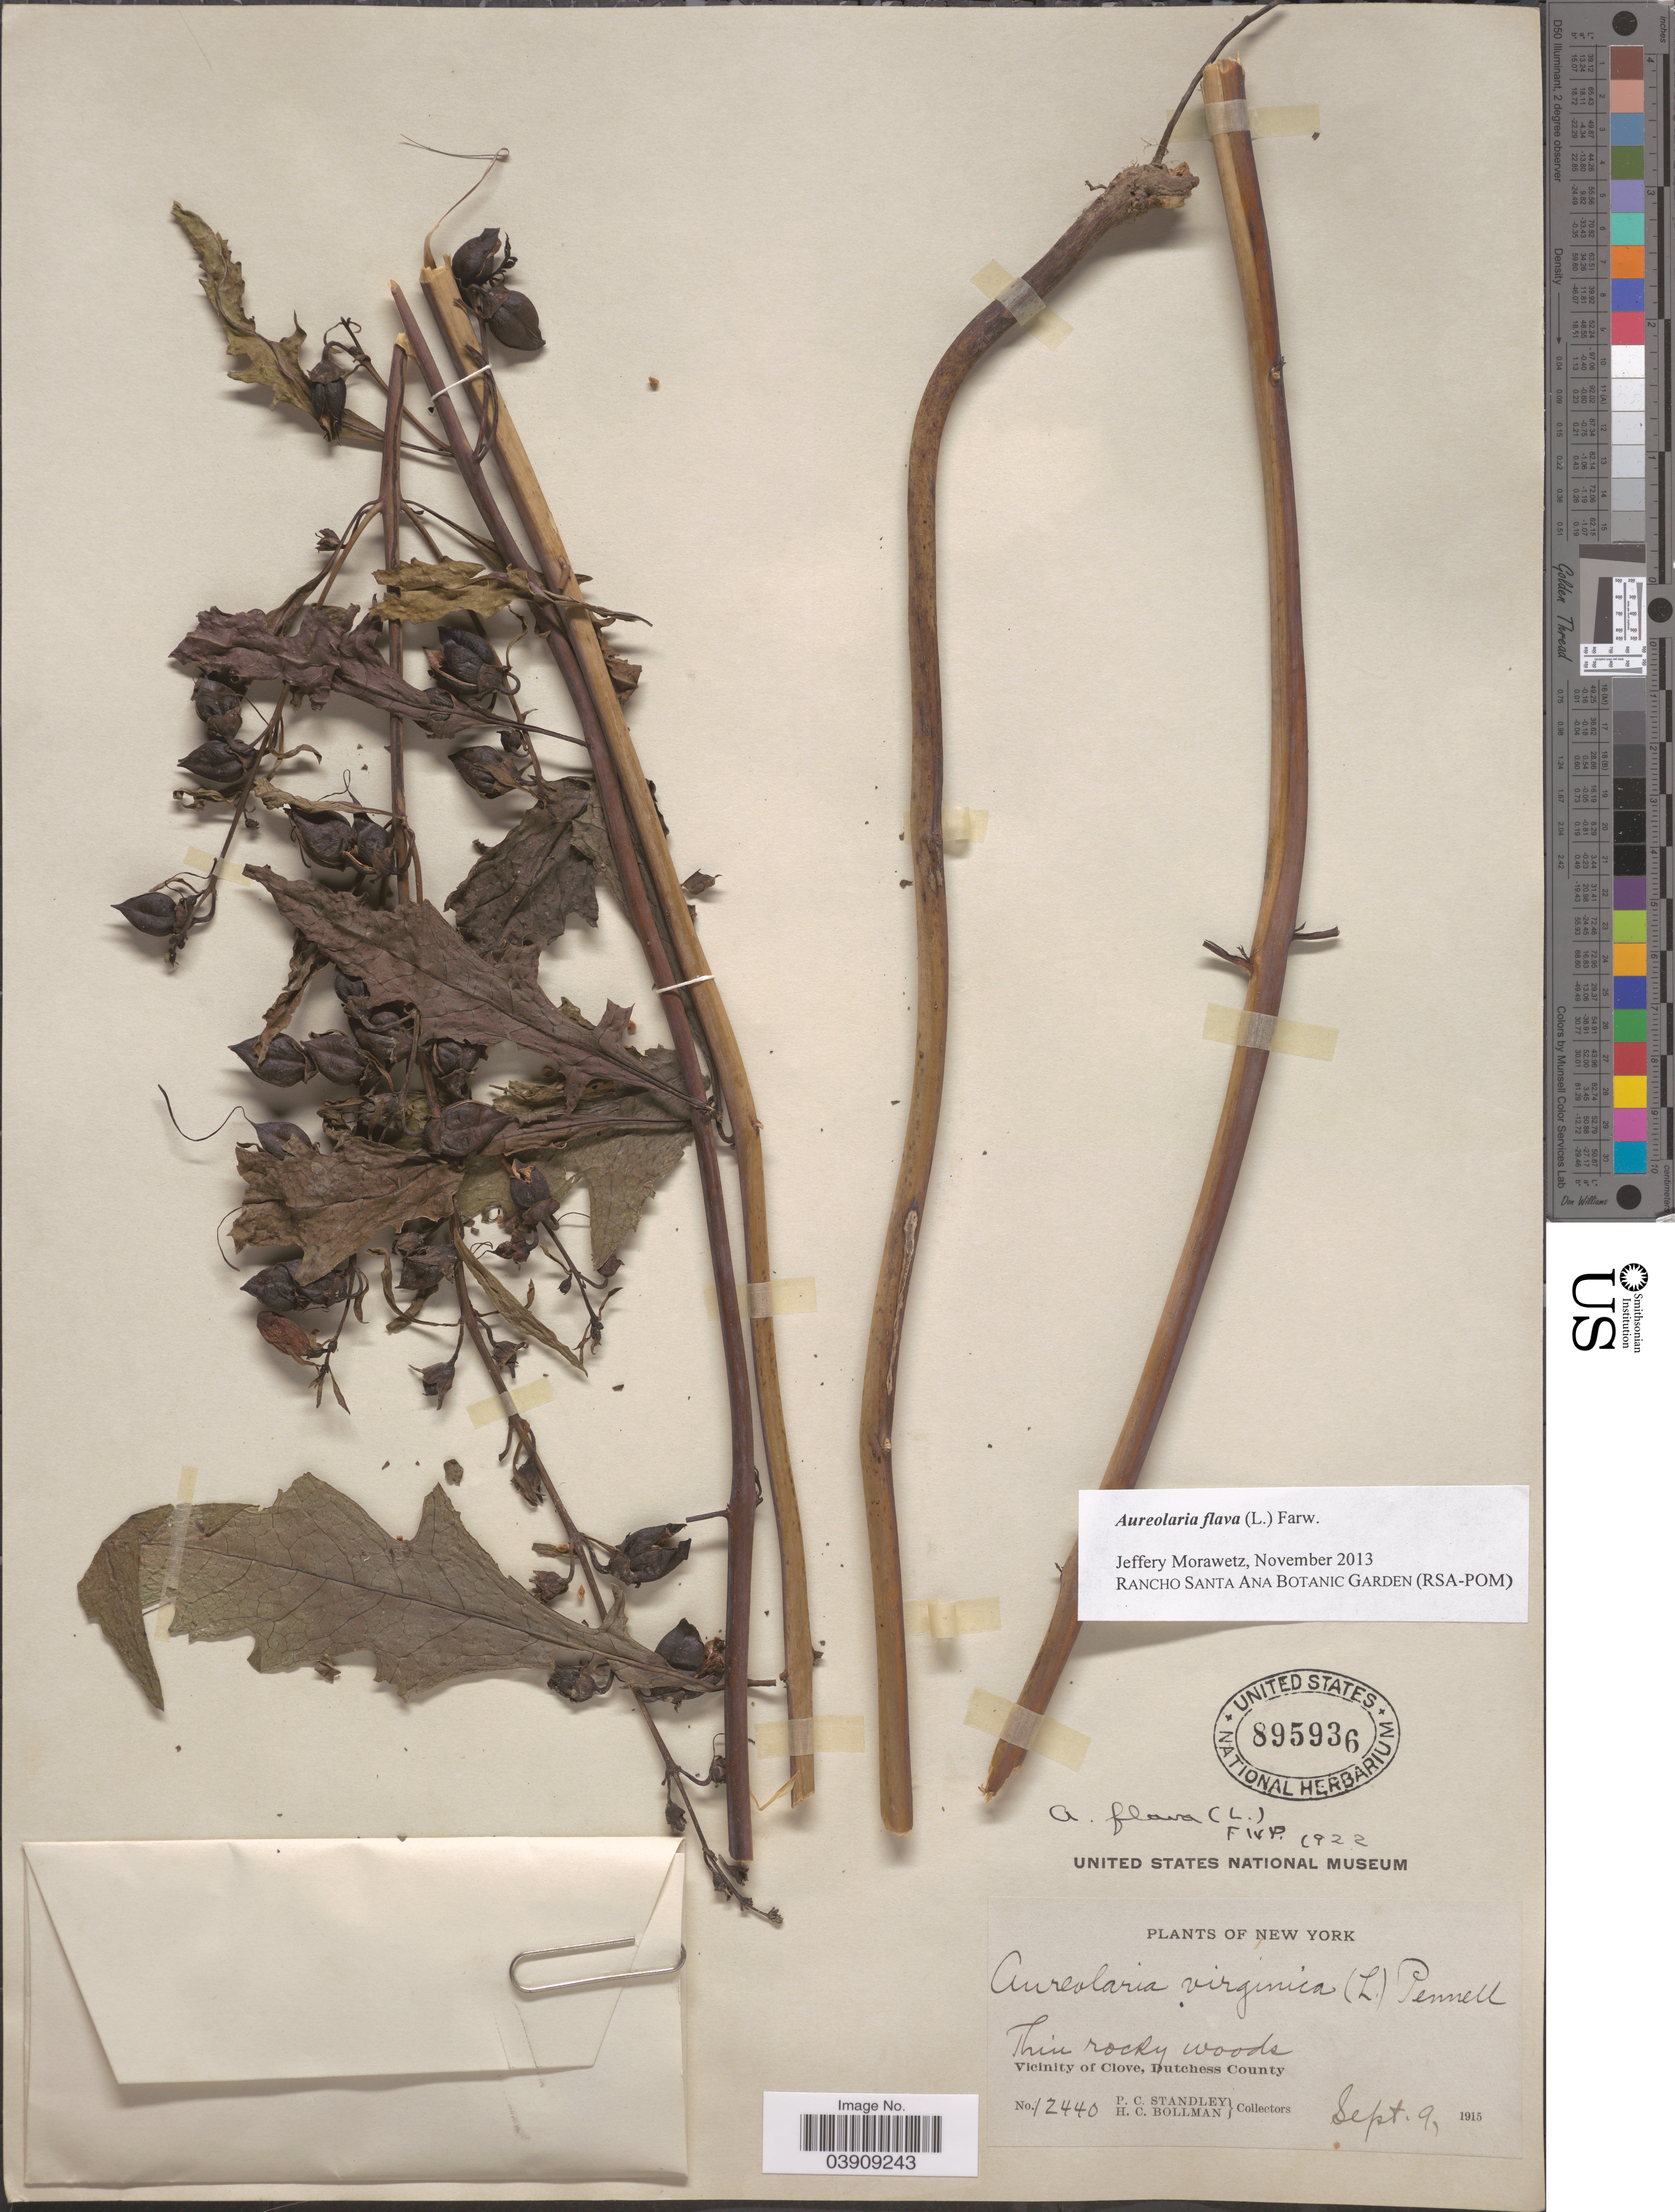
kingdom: Plantae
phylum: Tracheophyta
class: Magnoliopsida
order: Lamiales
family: Orobanchaceae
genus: Aureolaria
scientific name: Aureolaria flava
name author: (L.) Farw.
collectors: P. C. Standley & H. C. Bollman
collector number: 12440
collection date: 1915-09-09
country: United States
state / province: New York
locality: Vicinity of Clove, Dutchess County.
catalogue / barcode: US 895936